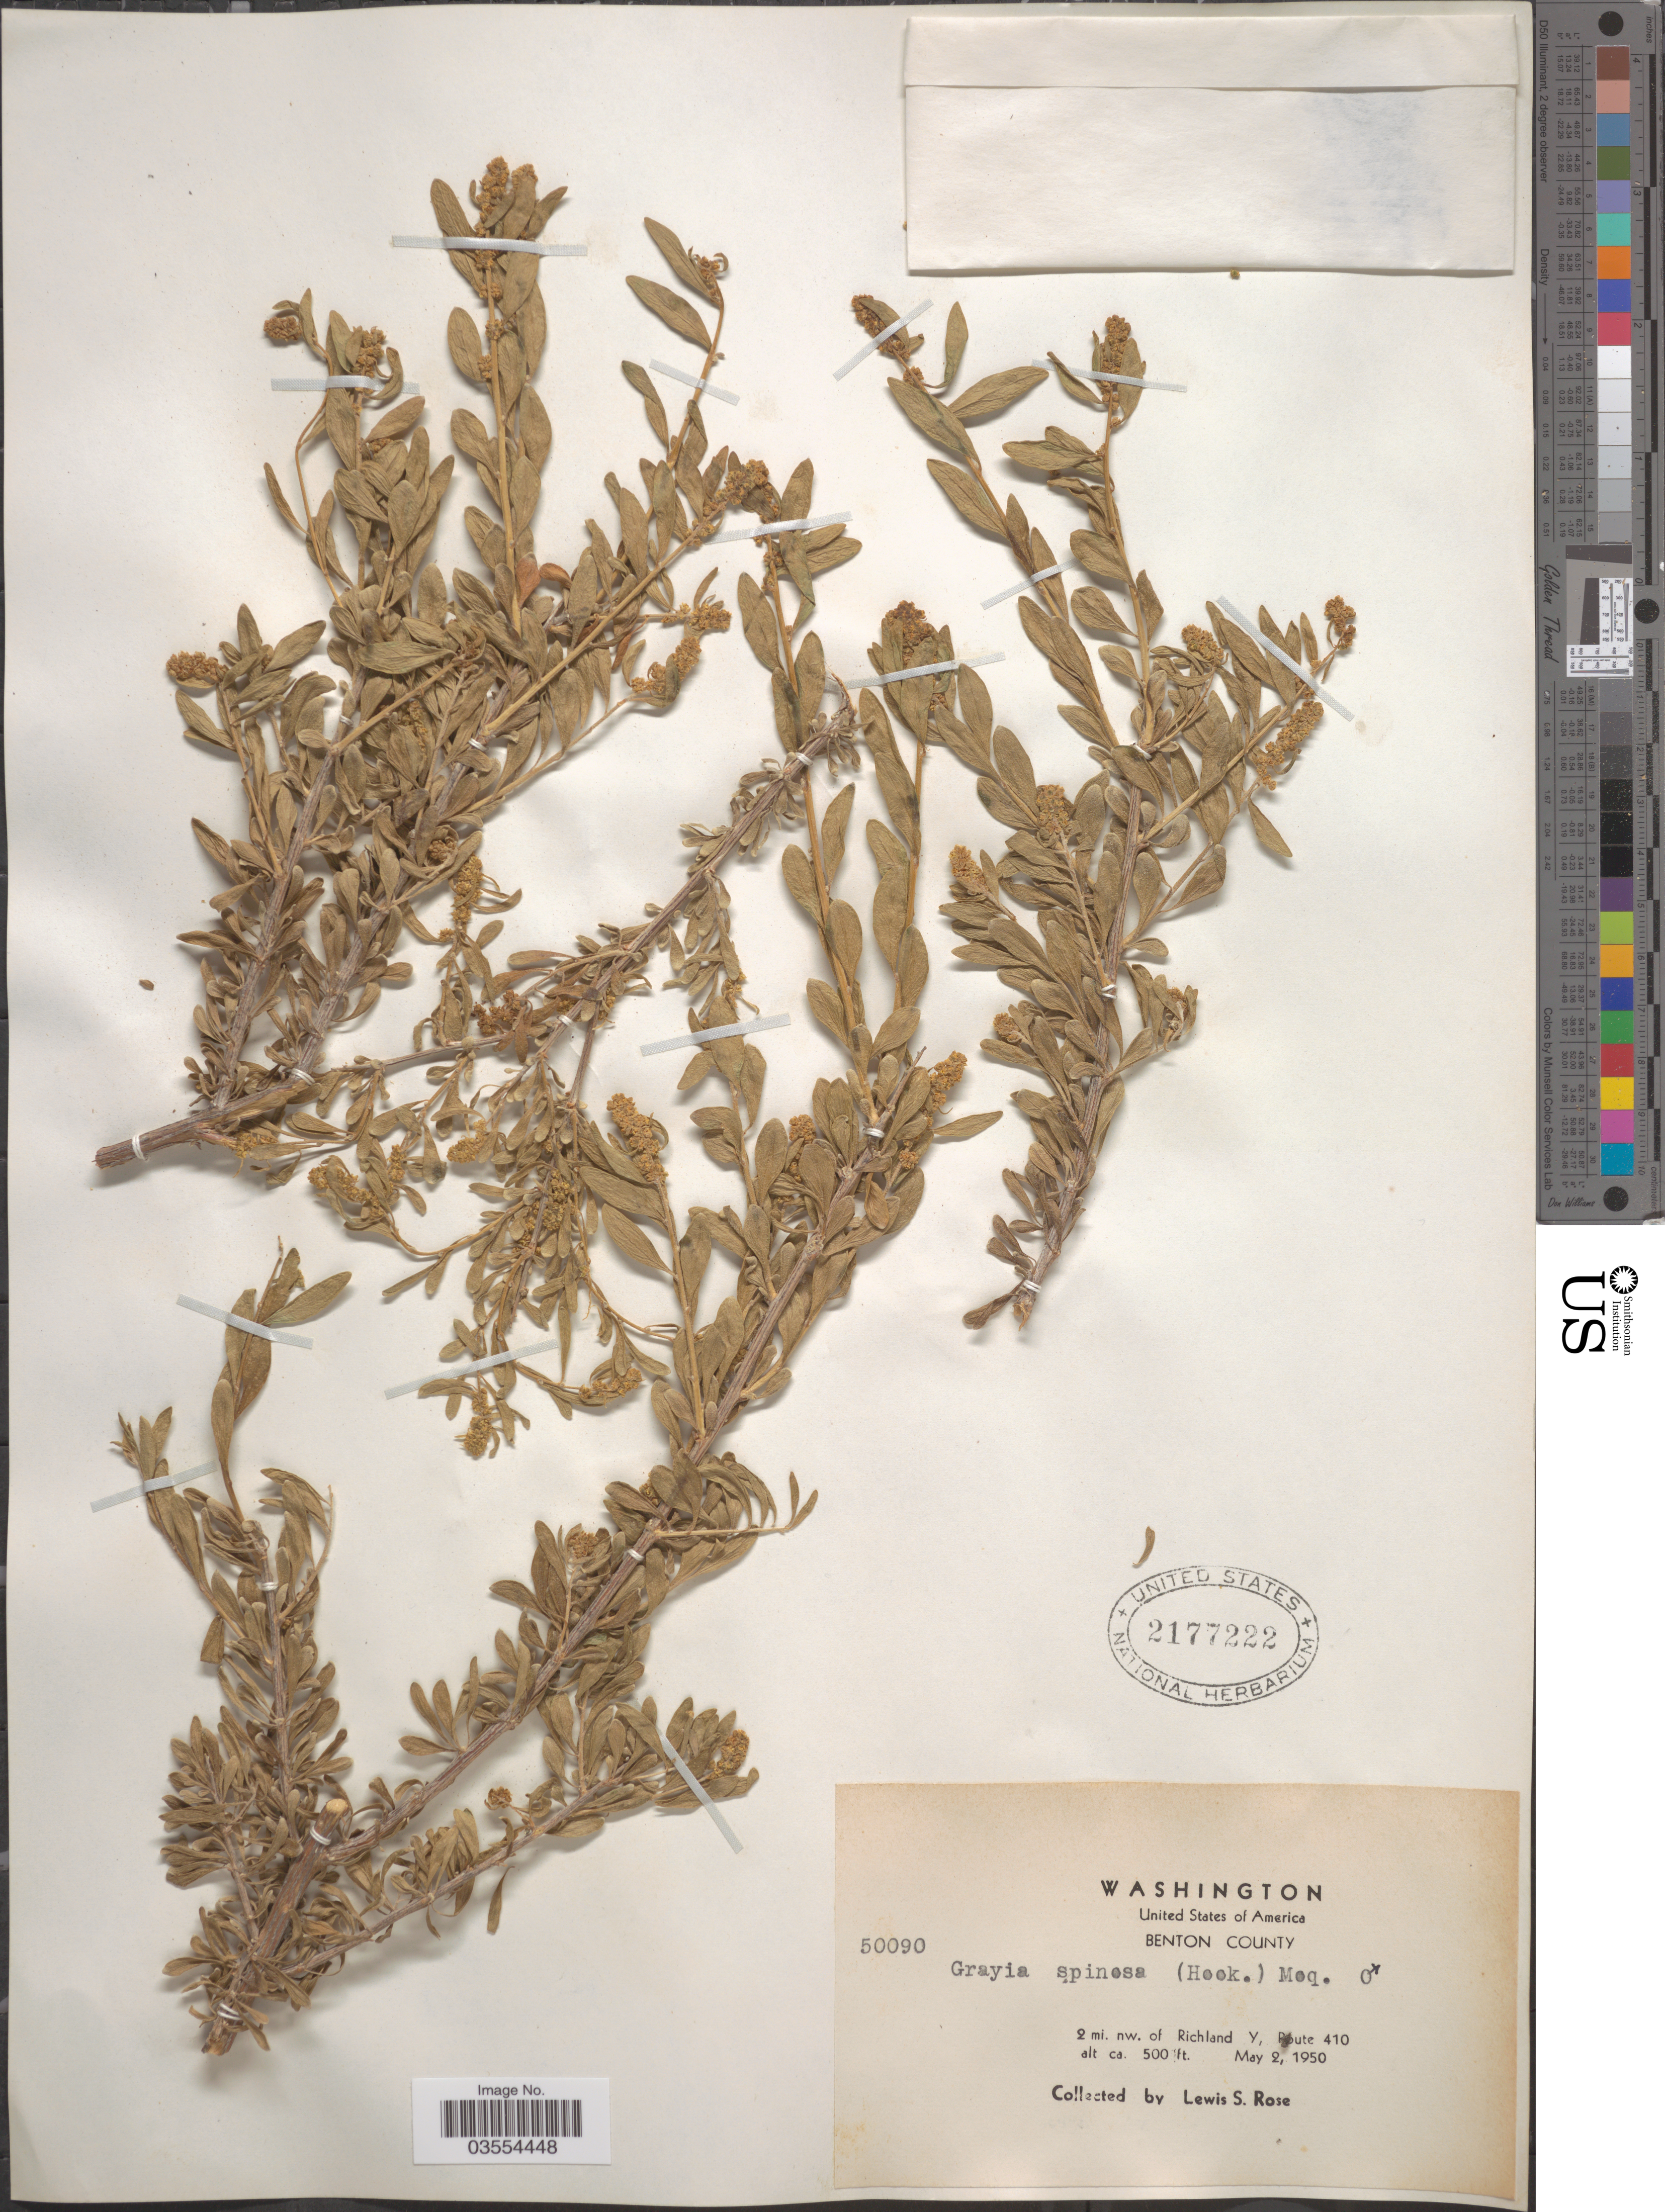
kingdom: Plantae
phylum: Tracheophyta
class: Magnoliopsida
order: Caryophyllales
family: Amaranthaceae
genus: Grayia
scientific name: Grayia spinosa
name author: (Hook.) Moq.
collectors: L. S. Rose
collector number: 50090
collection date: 1950-05-02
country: United States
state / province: Washington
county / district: Benton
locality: Benton County. 2 mi. nw. of Richland Y, Route 410.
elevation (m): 152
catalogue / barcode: US 2177222